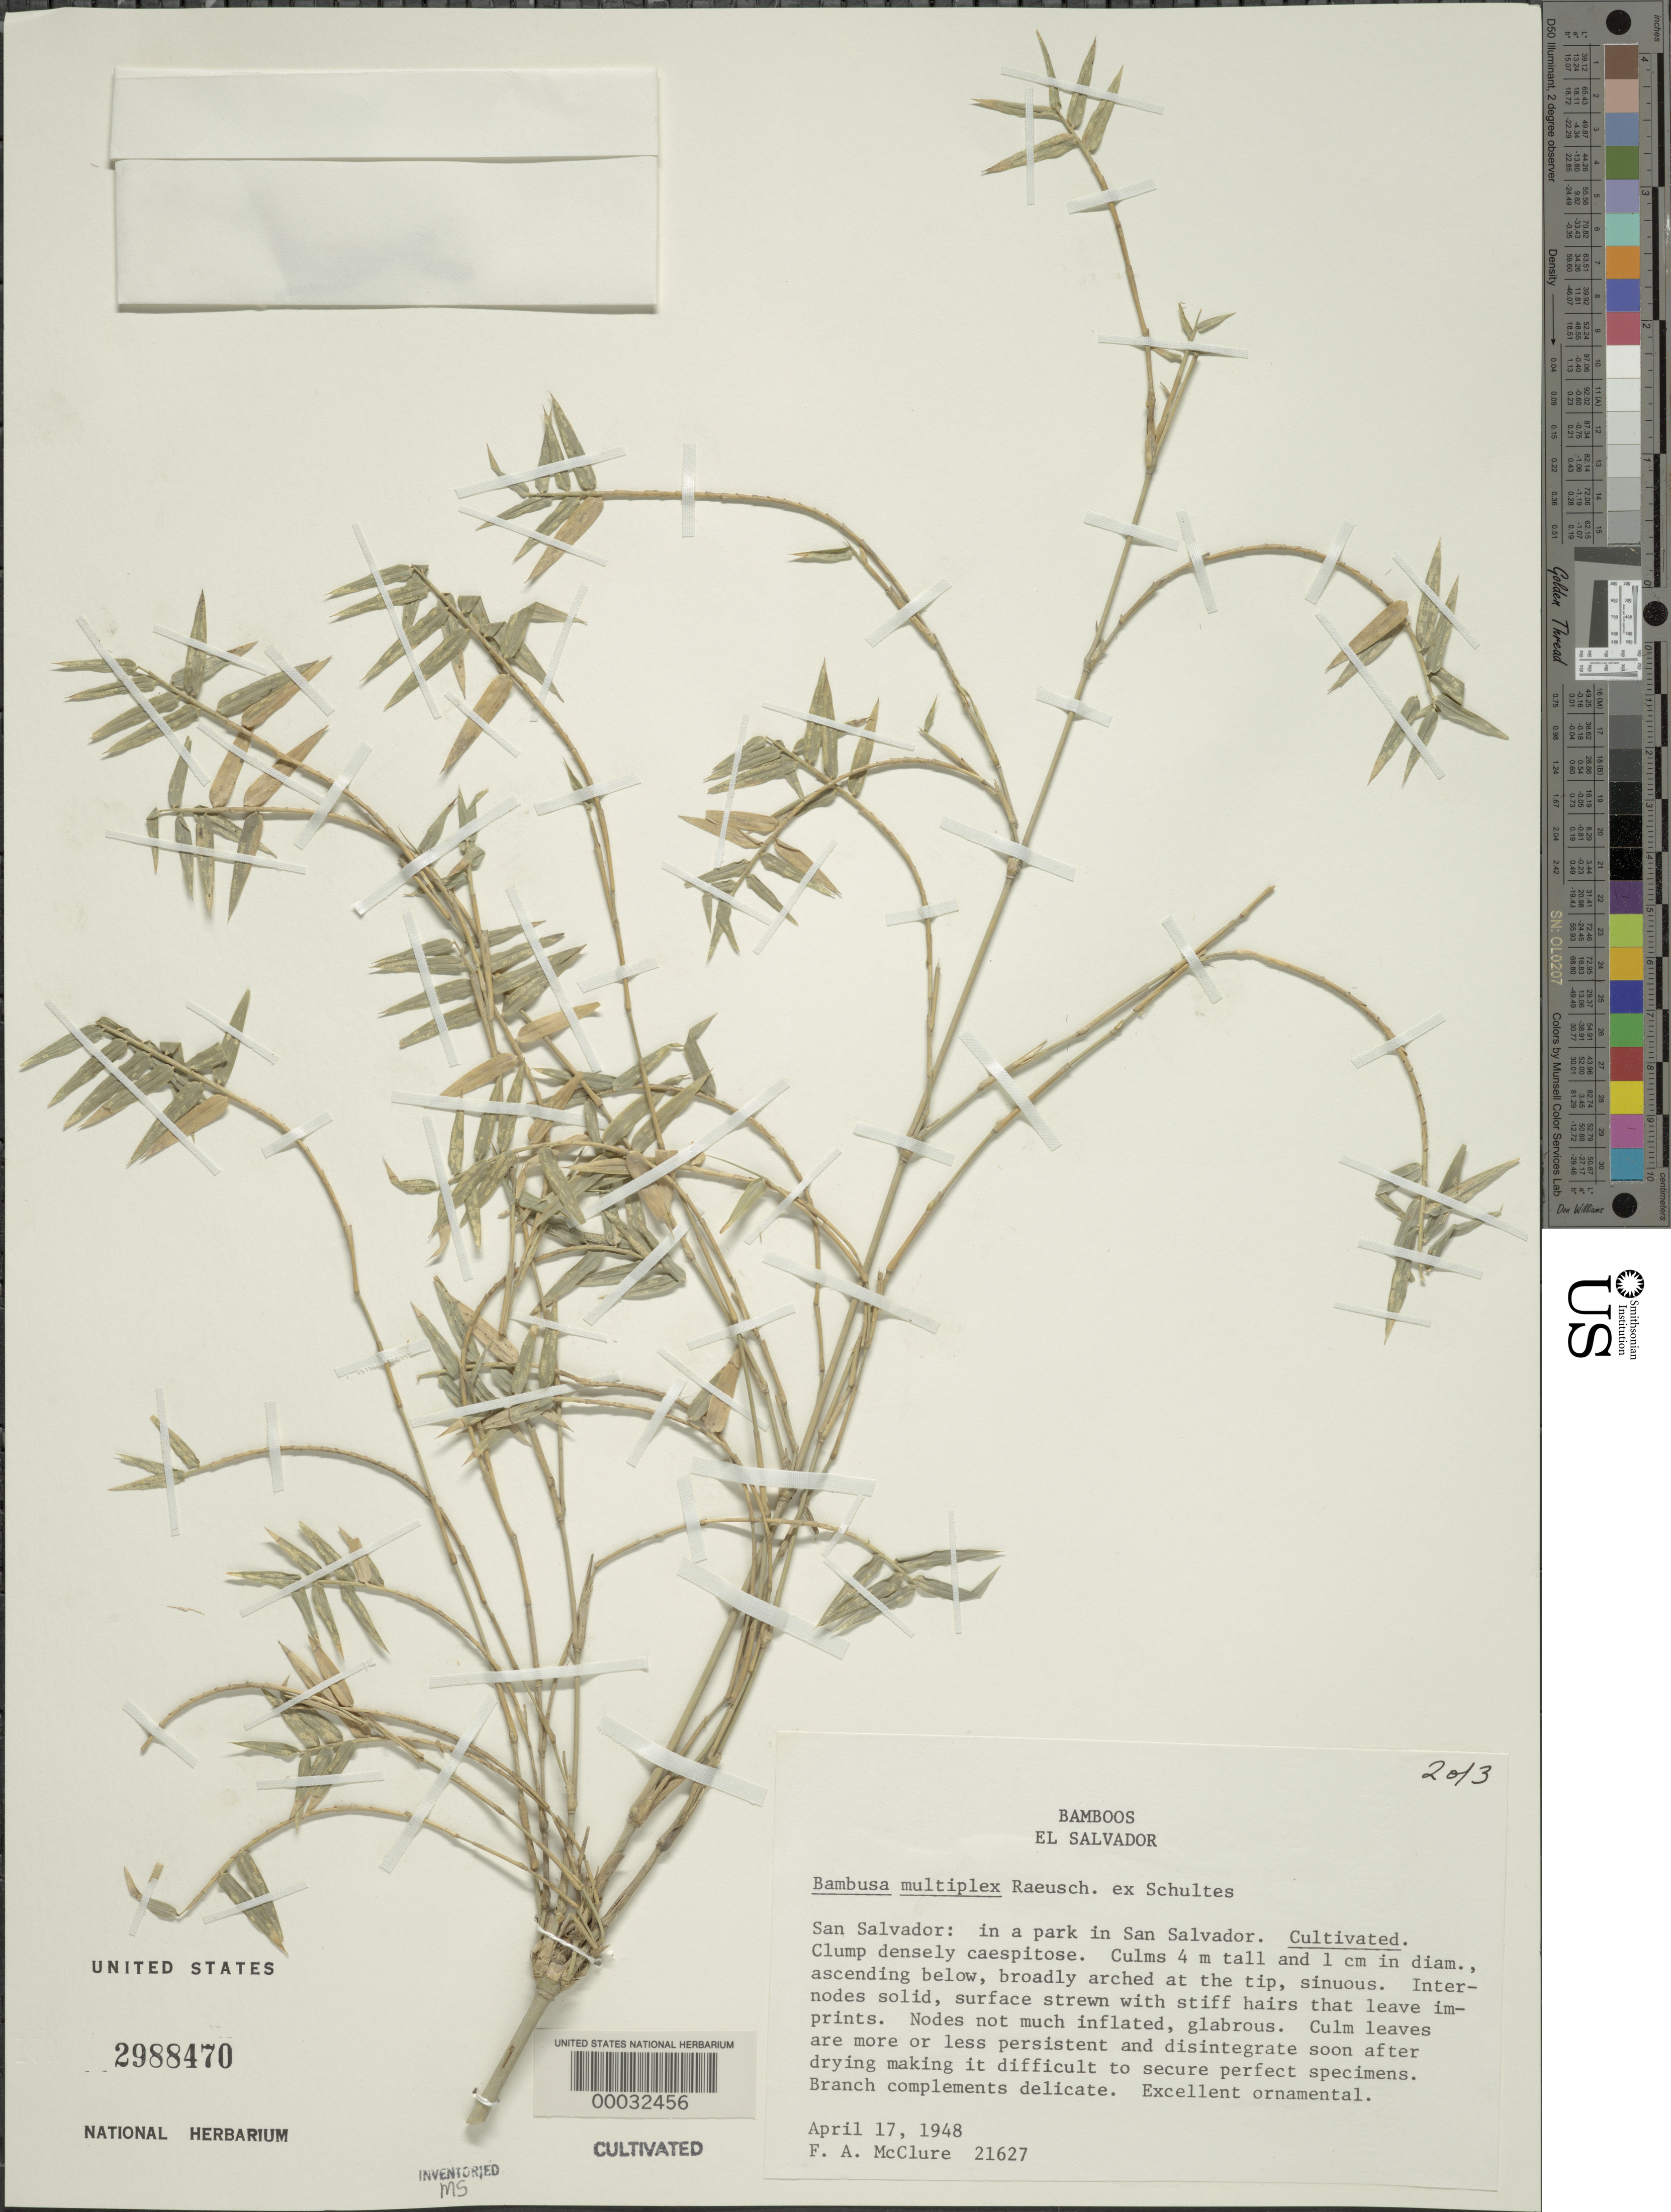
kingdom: Plantae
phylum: Tracheophyta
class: Liliopsida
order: Poales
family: Poaceae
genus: Bambusa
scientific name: Bambusa multiplex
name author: (Lour.) Raeusch. ex Schult. & Schult. f.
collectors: F. A. McClure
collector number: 21627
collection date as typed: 17 Apr 1948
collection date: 1948-04-17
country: El Salvador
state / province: San Salvador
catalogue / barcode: US 2988470